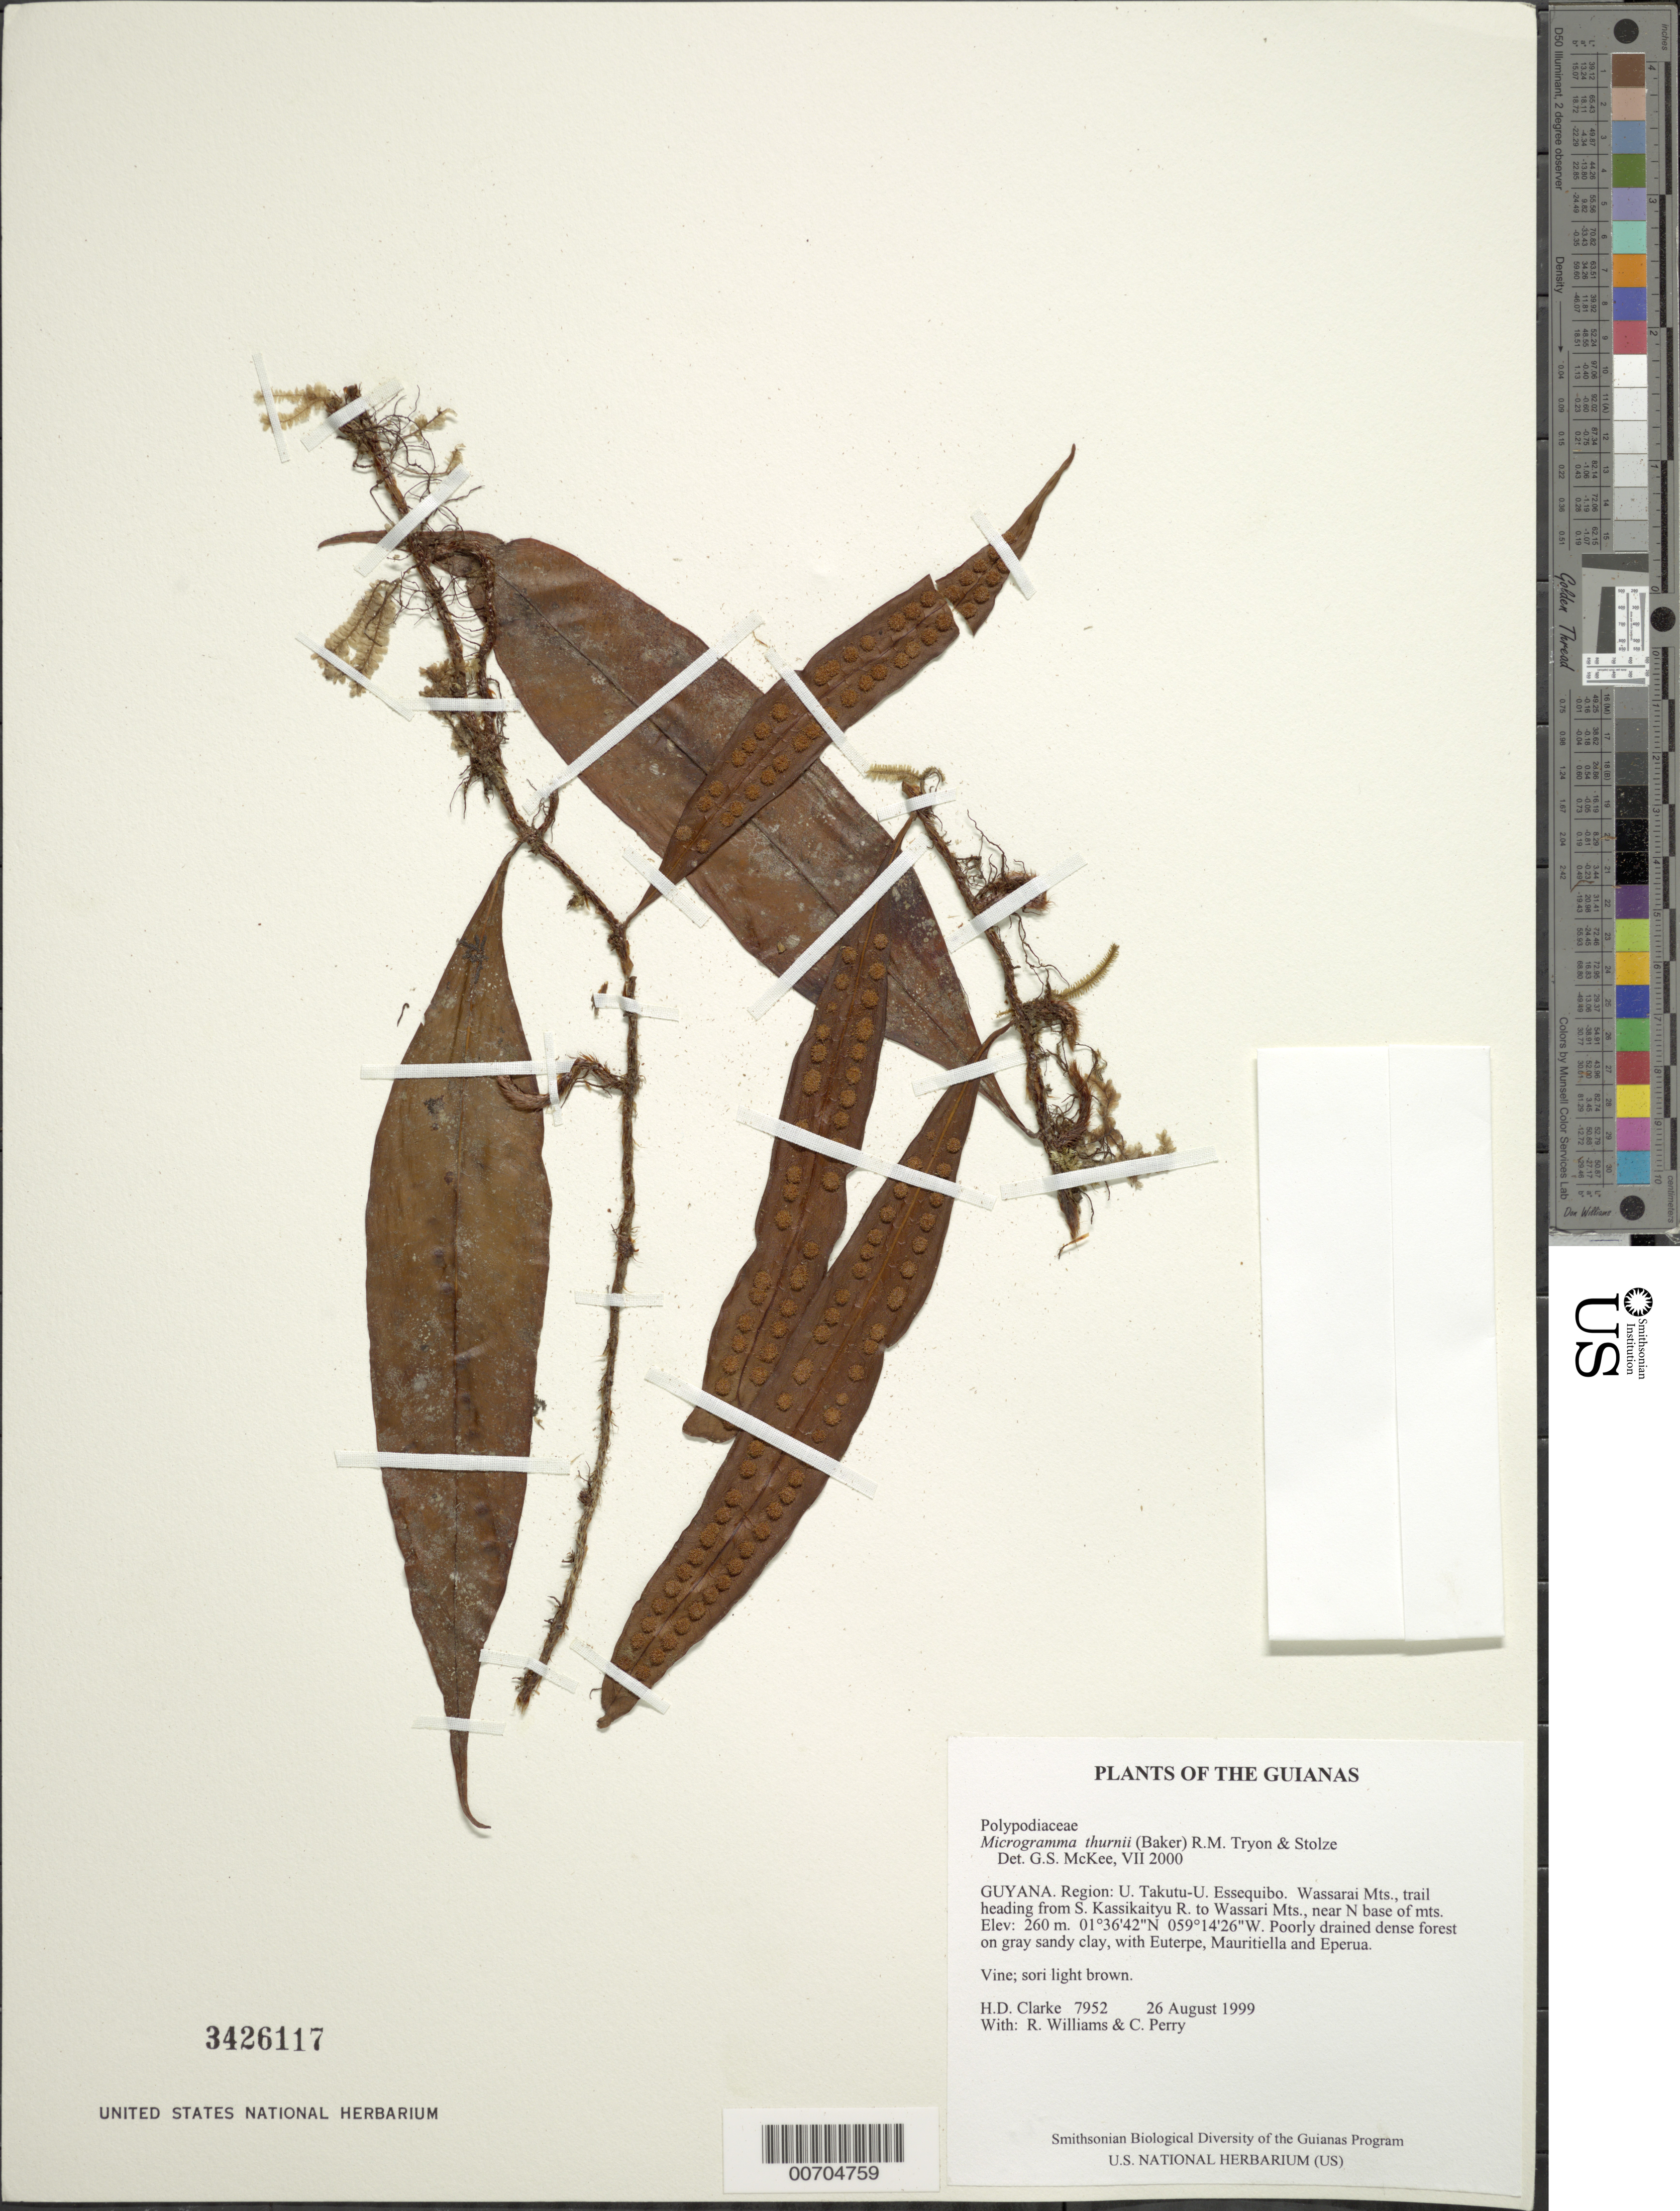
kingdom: Plantae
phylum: Tracheophyta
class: Polypodiopsida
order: Polypodiales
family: Polypodiaceae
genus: Microgramma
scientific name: Microgramma thurnii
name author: (Baker) R.M. Tryon & Stolze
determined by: McKee, G. S., (US), NMNH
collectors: H. D. Clarke, R. Williams & C. Perry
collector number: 7952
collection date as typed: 26 August 1999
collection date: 1999-08-26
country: Guyana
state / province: U. Takutu-U. Essequibo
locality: Wassarai Mts., trail heading from S. Kassikaityu R. to Wassari Mts., near N base of mts.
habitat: Poorly drained dense forest on gray sandy clay, with Euterpe, Mauritiella and Eperua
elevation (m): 260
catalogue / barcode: US 3426117